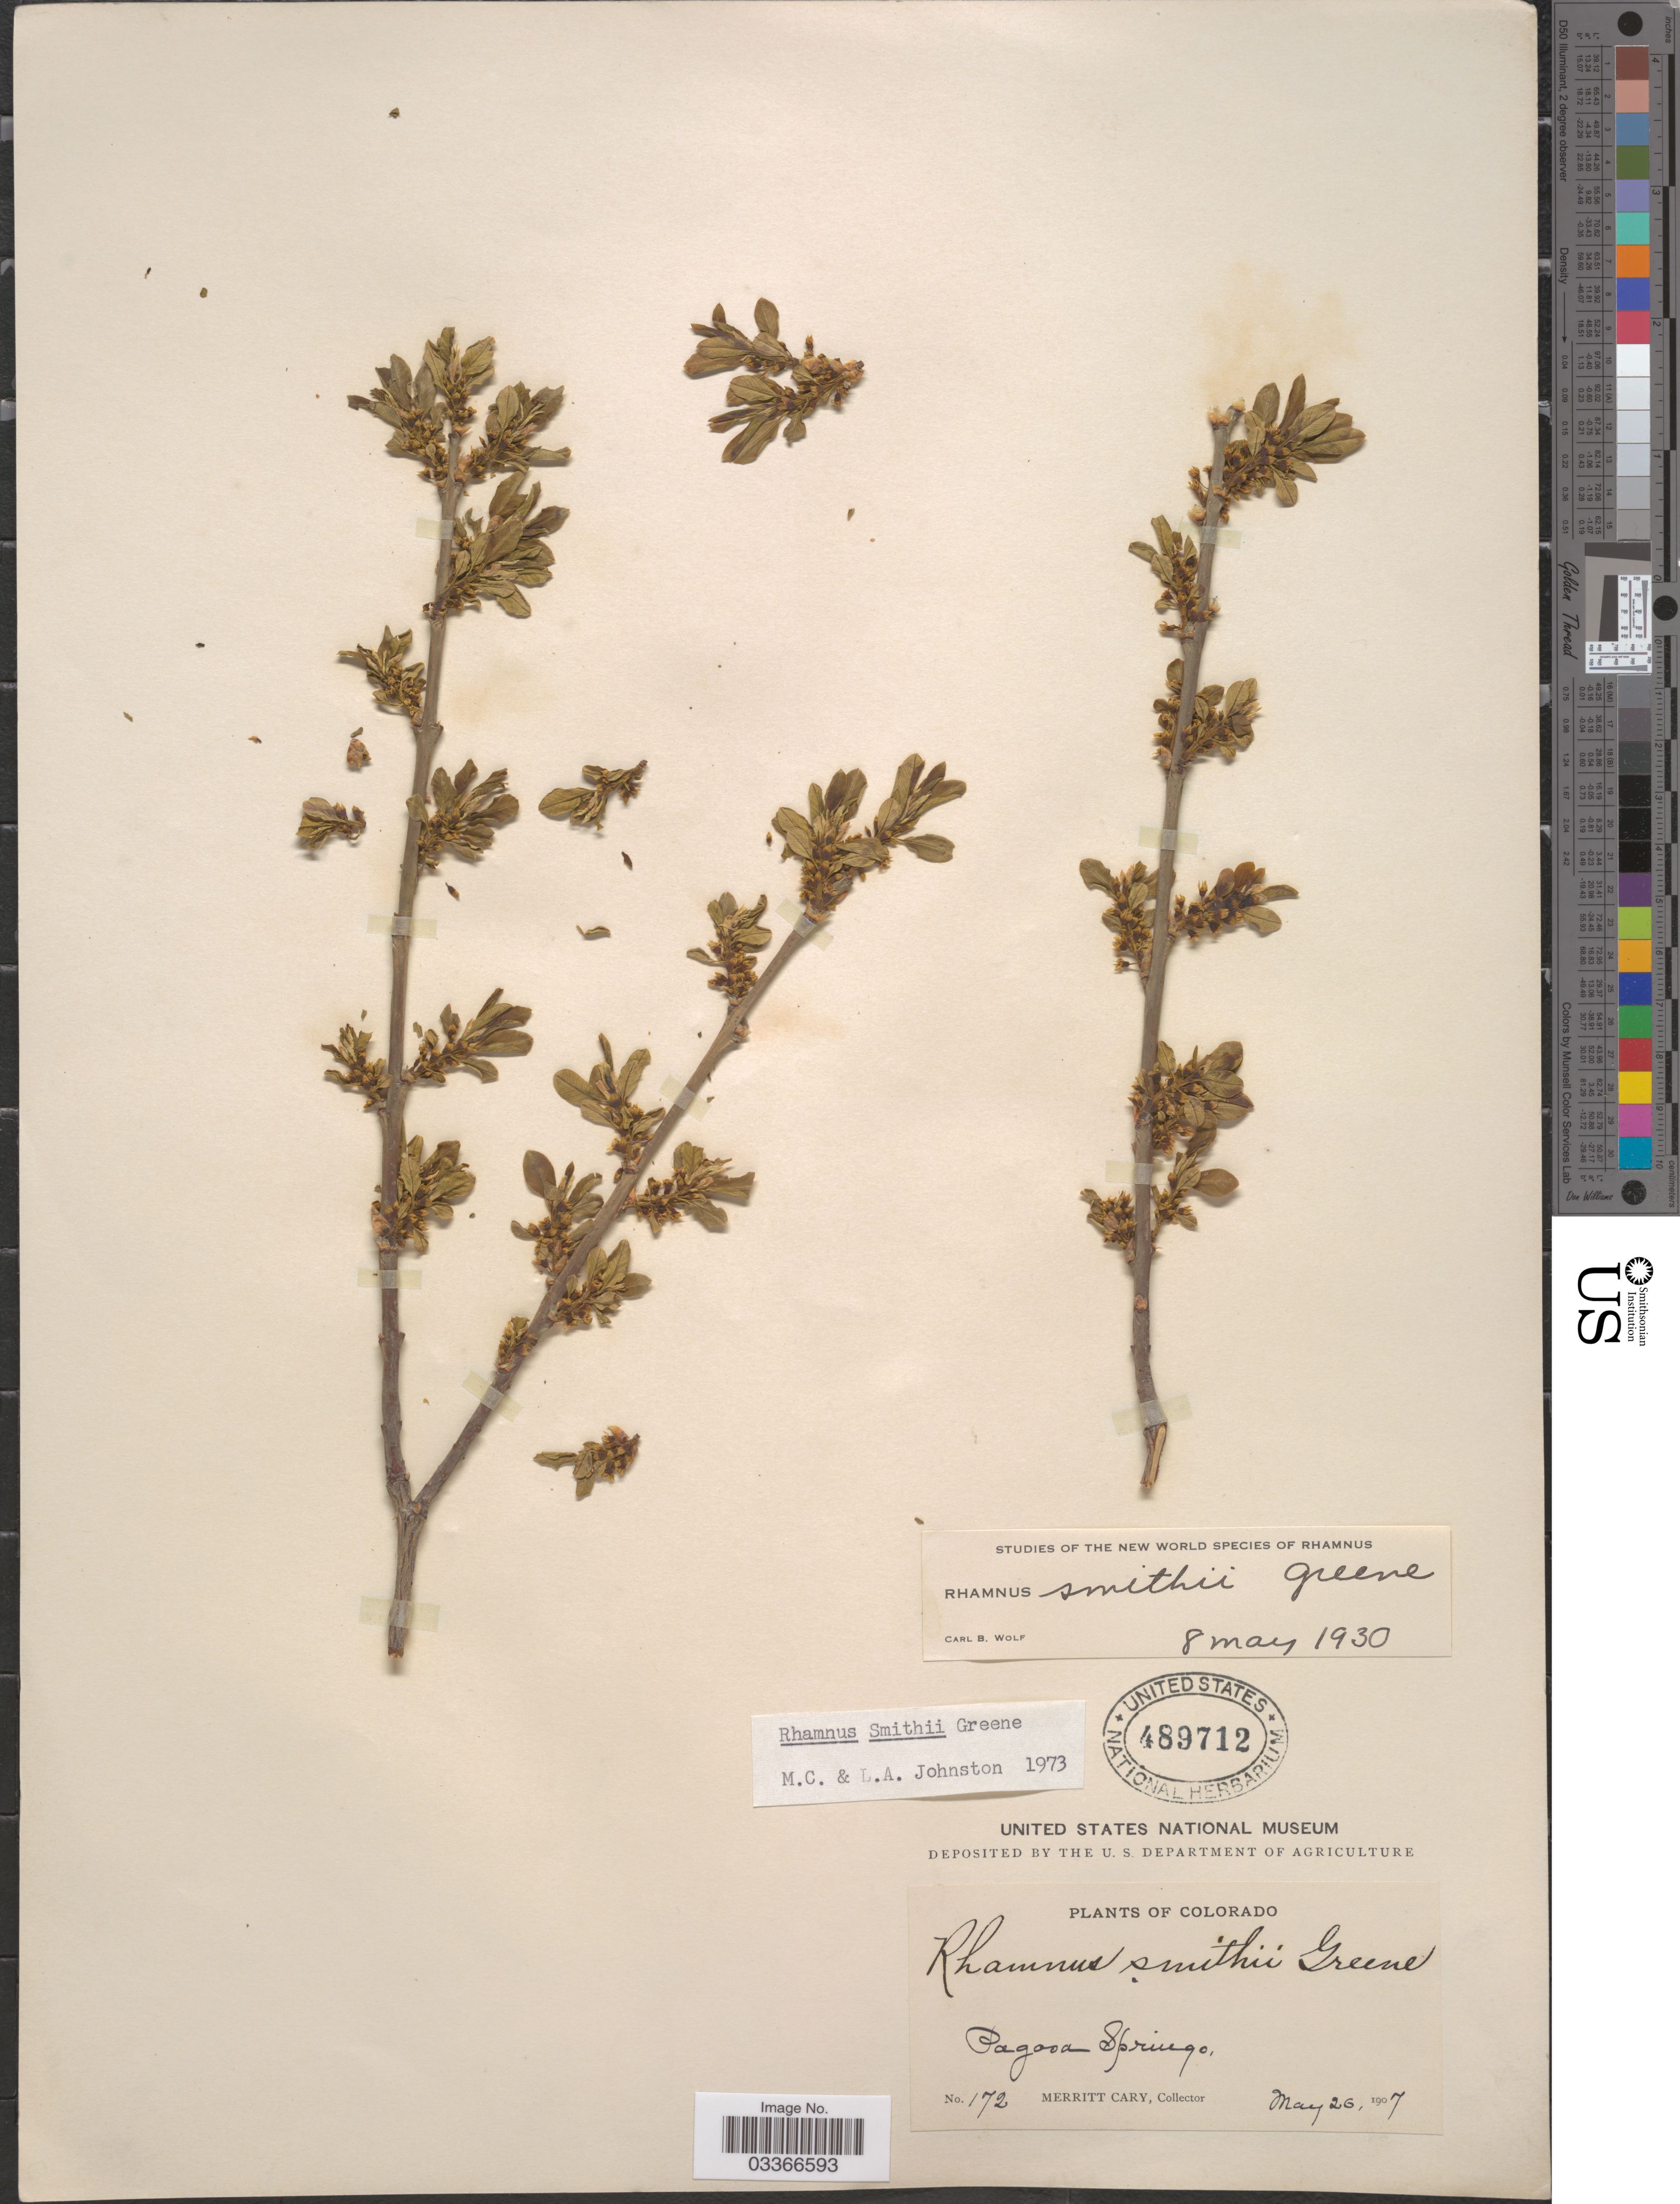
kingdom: Plantae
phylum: Tracheophyta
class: Magnoliopsida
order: Rosales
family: Rhamnaceae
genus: Rhamnus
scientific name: Rhamnus smithii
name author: Greene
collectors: M. Cary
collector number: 172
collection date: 1907-05-26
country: United States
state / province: Colorado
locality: Pagosa Springs.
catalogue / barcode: US 489712